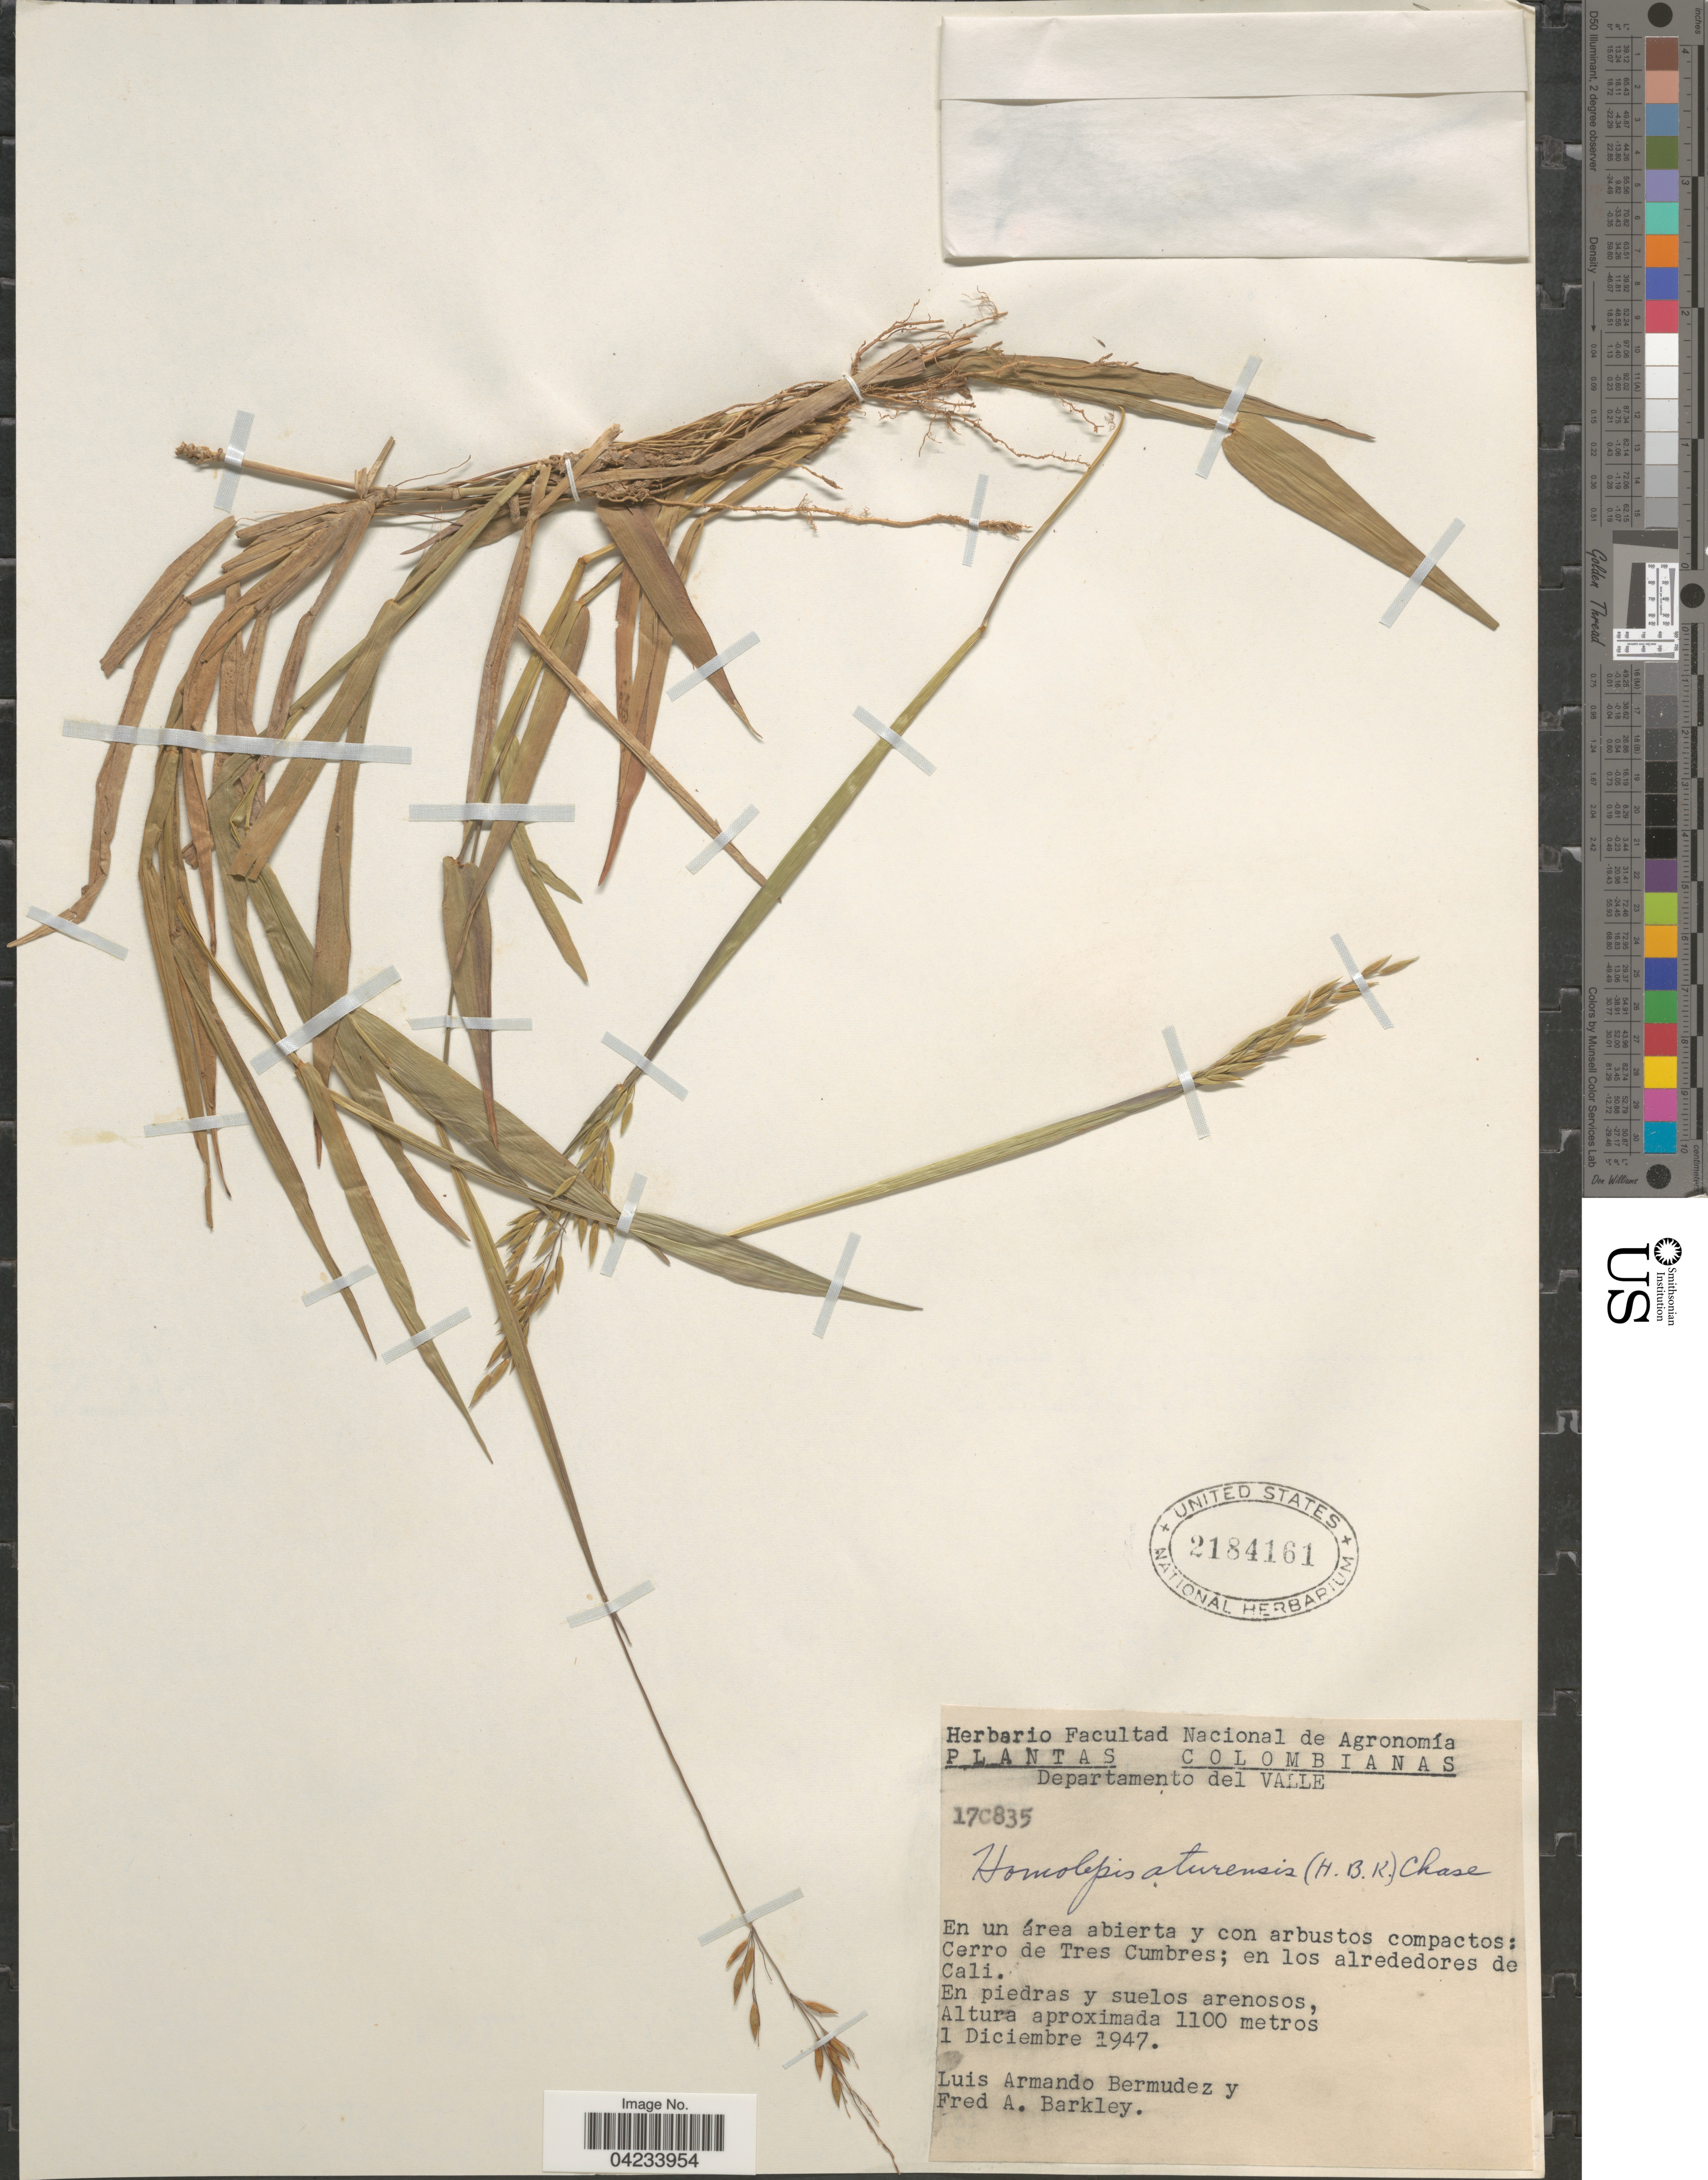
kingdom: Plantae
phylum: Tracheophyta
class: Liliopsida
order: Poales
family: Poaceae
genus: Homolepis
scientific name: Homolepis aturensis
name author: (Kunth) Chase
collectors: L. Bermudez & F. A. Barkley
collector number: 17C835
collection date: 1947-12-01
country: Colombia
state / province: Valle del Cauca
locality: Departamento del Valle. Cerro de Tres Cumbres; en los alrededores de Cali.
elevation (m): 1100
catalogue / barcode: US 2184161